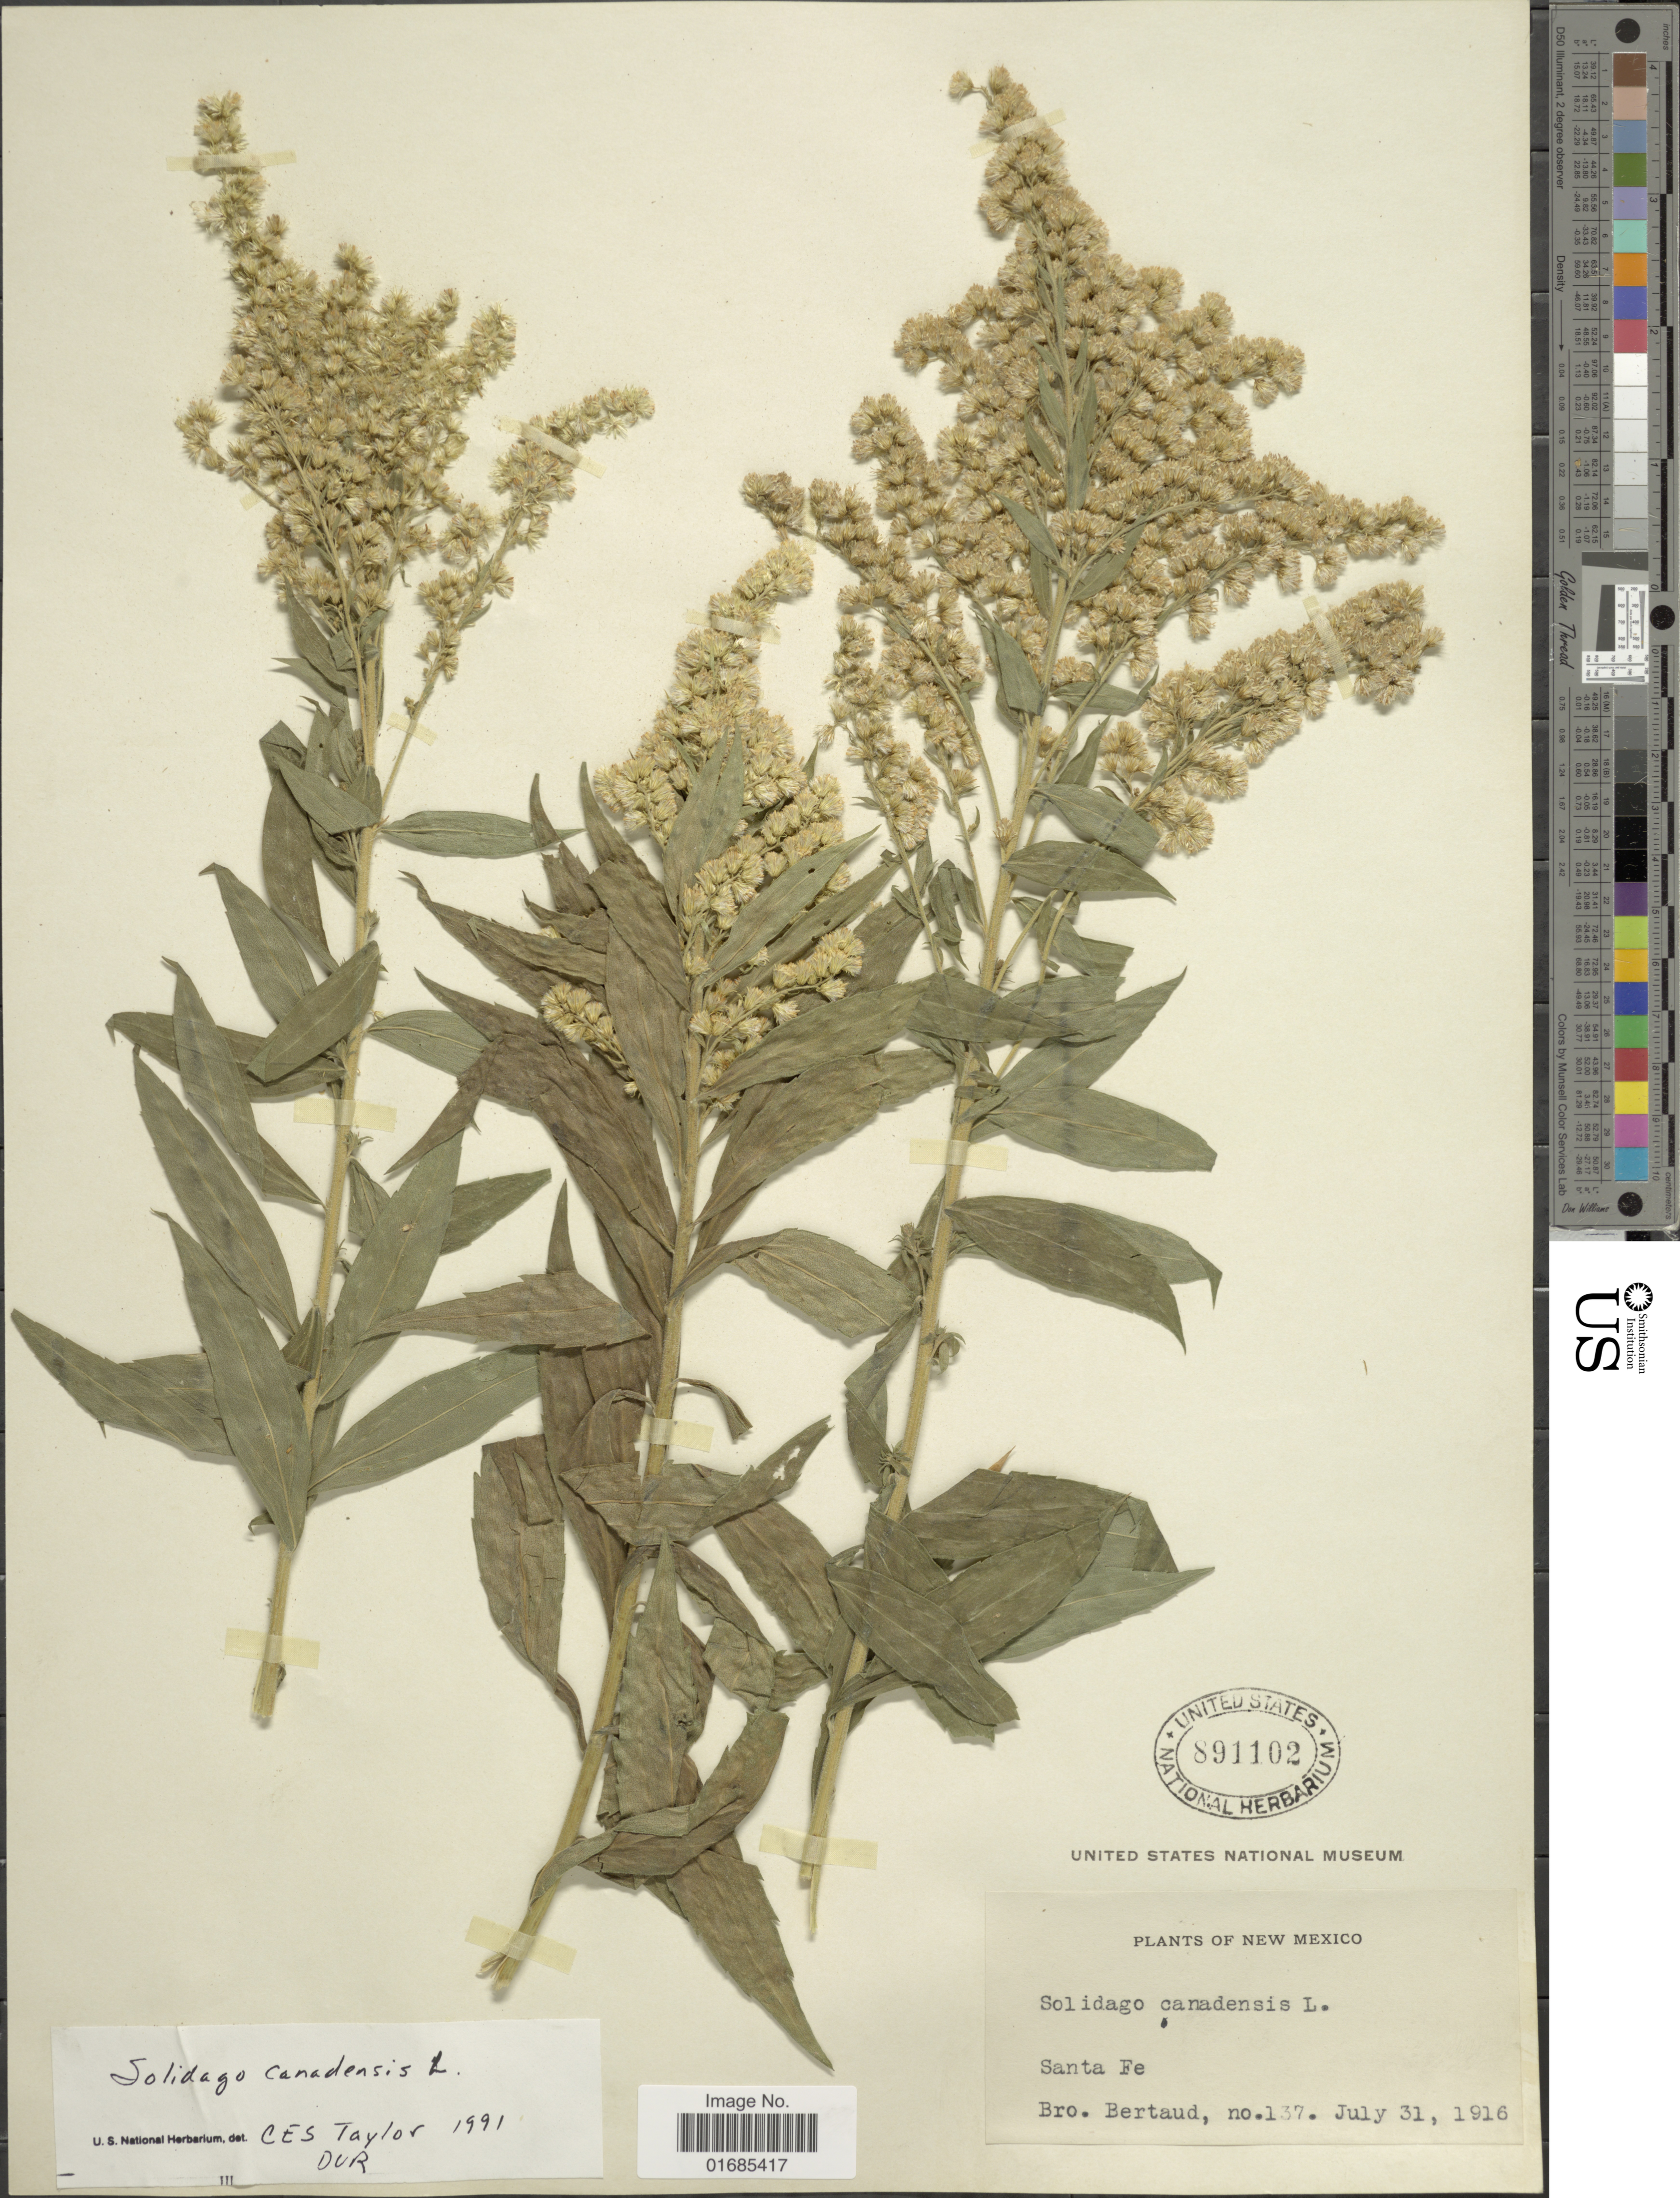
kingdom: Plantae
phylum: Tracheophyta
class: Magnoliopsida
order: Asterales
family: Asteraceae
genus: Solidago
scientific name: Solidago canadensis var. salebrosa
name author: (Piper) M.E. Jones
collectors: Bro. Bertaud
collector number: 137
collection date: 1916-07-31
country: United States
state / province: New Mexico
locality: Santa Fe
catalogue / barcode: US 891102